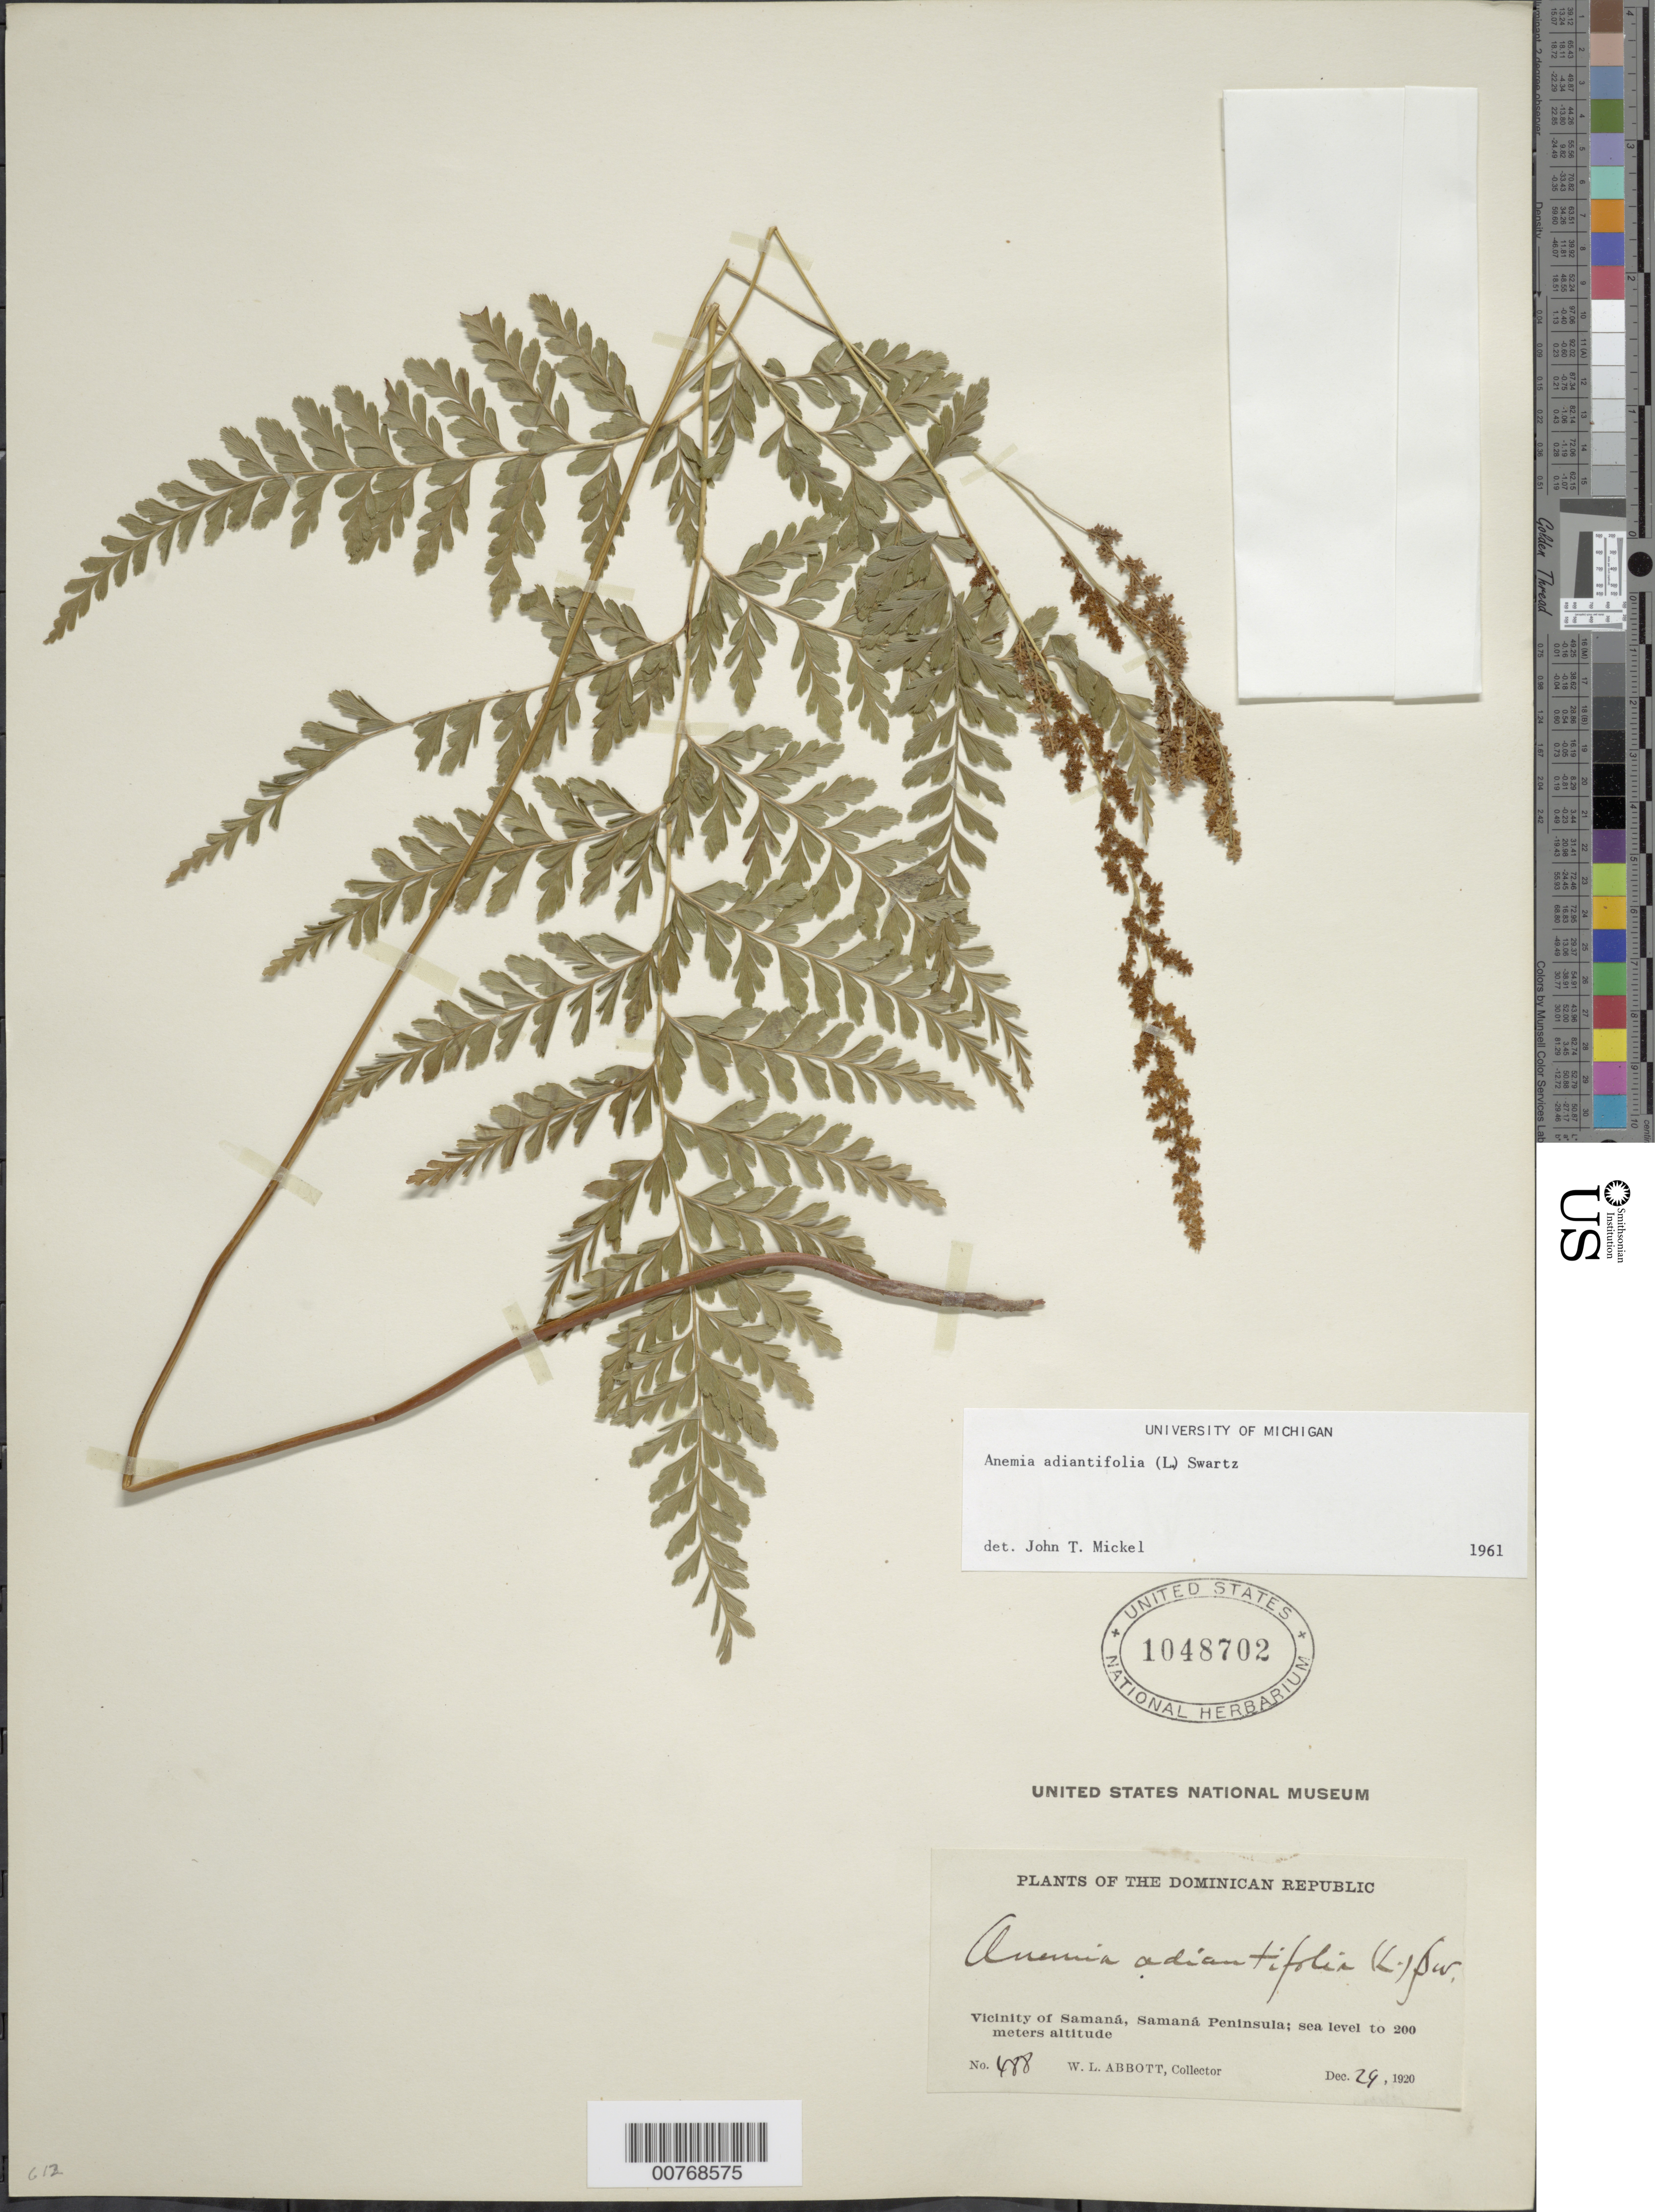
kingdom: Plantae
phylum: Tracheophyta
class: Polypodiopsida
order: Schizaeales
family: Anemiaceae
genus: Anemia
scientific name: Anemia adiantifolia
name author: (L.) Sw.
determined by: Mickel, J. T., (NY), New York Botanical Garden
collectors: W. L. Abbott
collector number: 488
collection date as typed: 29 Dec 1920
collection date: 1920-12-29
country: Dominican Republic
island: Hispaniola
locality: Vicinity of Samaná, Samaná Peninsula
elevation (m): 0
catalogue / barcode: US 1048702